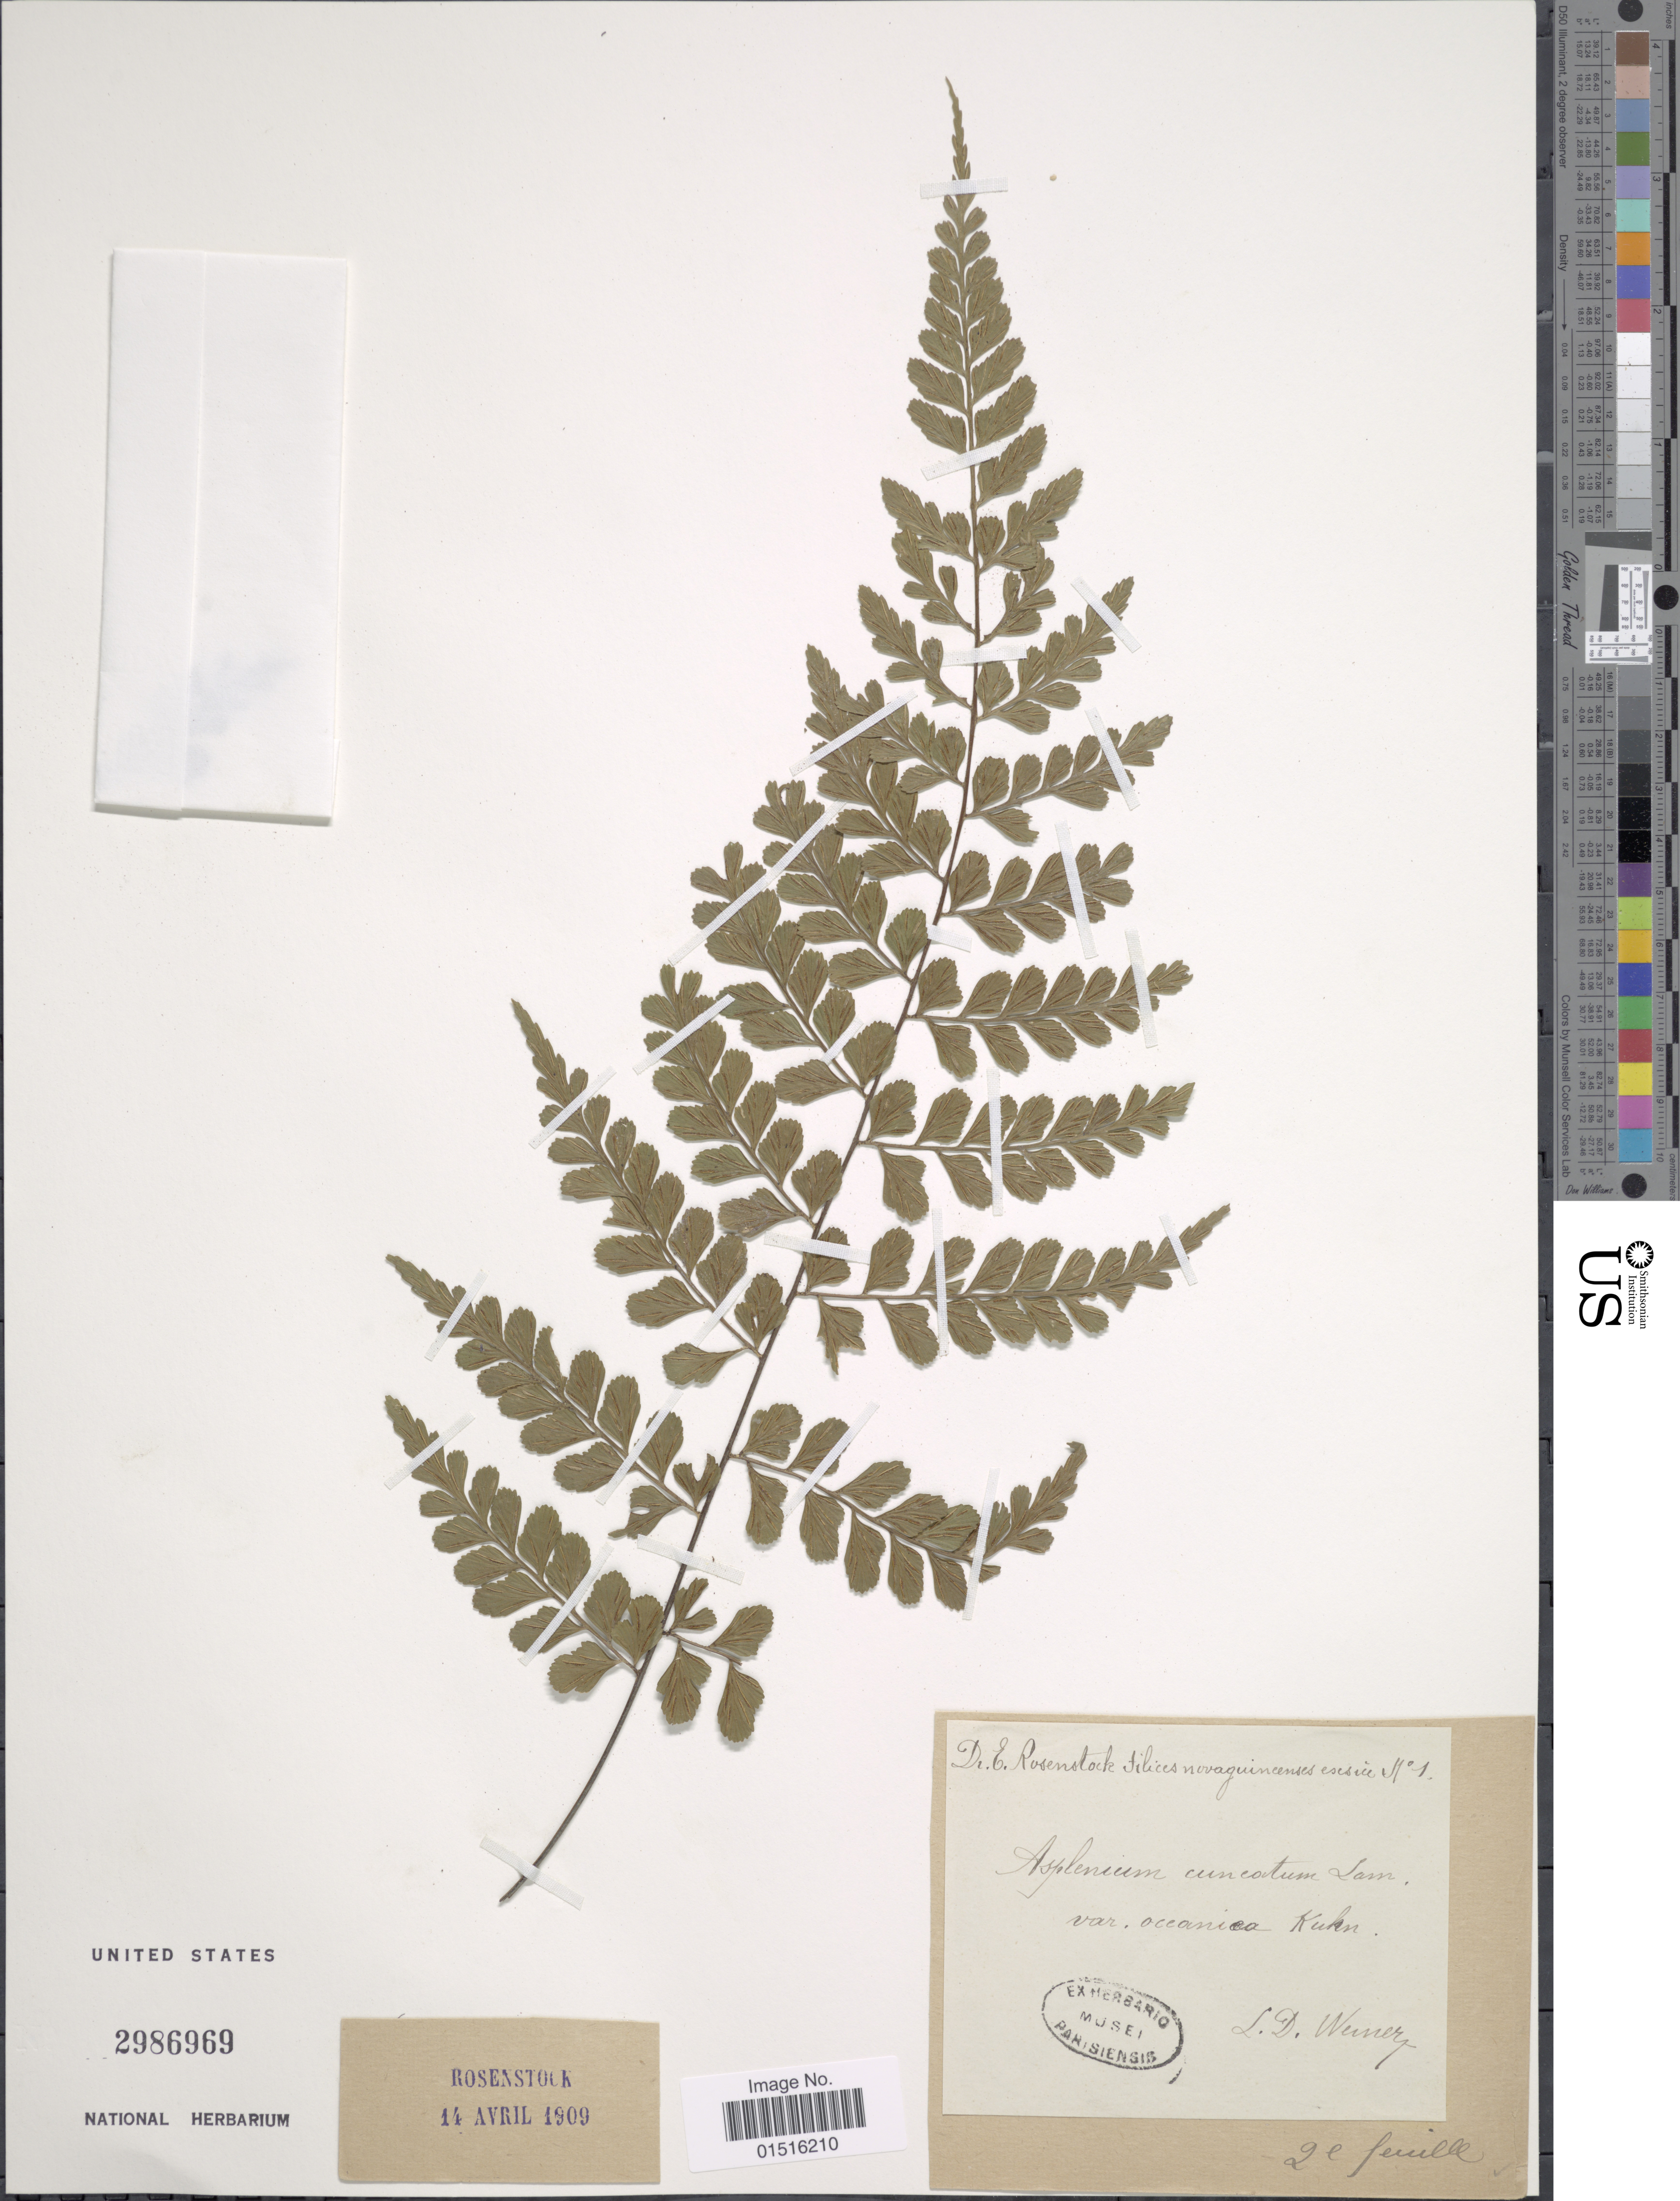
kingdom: Plantae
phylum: Tracheophyta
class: Polypodiopsida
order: Polypodiales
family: Aspleniaceae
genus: Asplenium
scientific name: Asplenium cuneatum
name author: Lam.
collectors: D. Weiner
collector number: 1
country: Papua New Guinea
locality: Novaguincensis. [interpreted]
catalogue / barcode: US 2986969